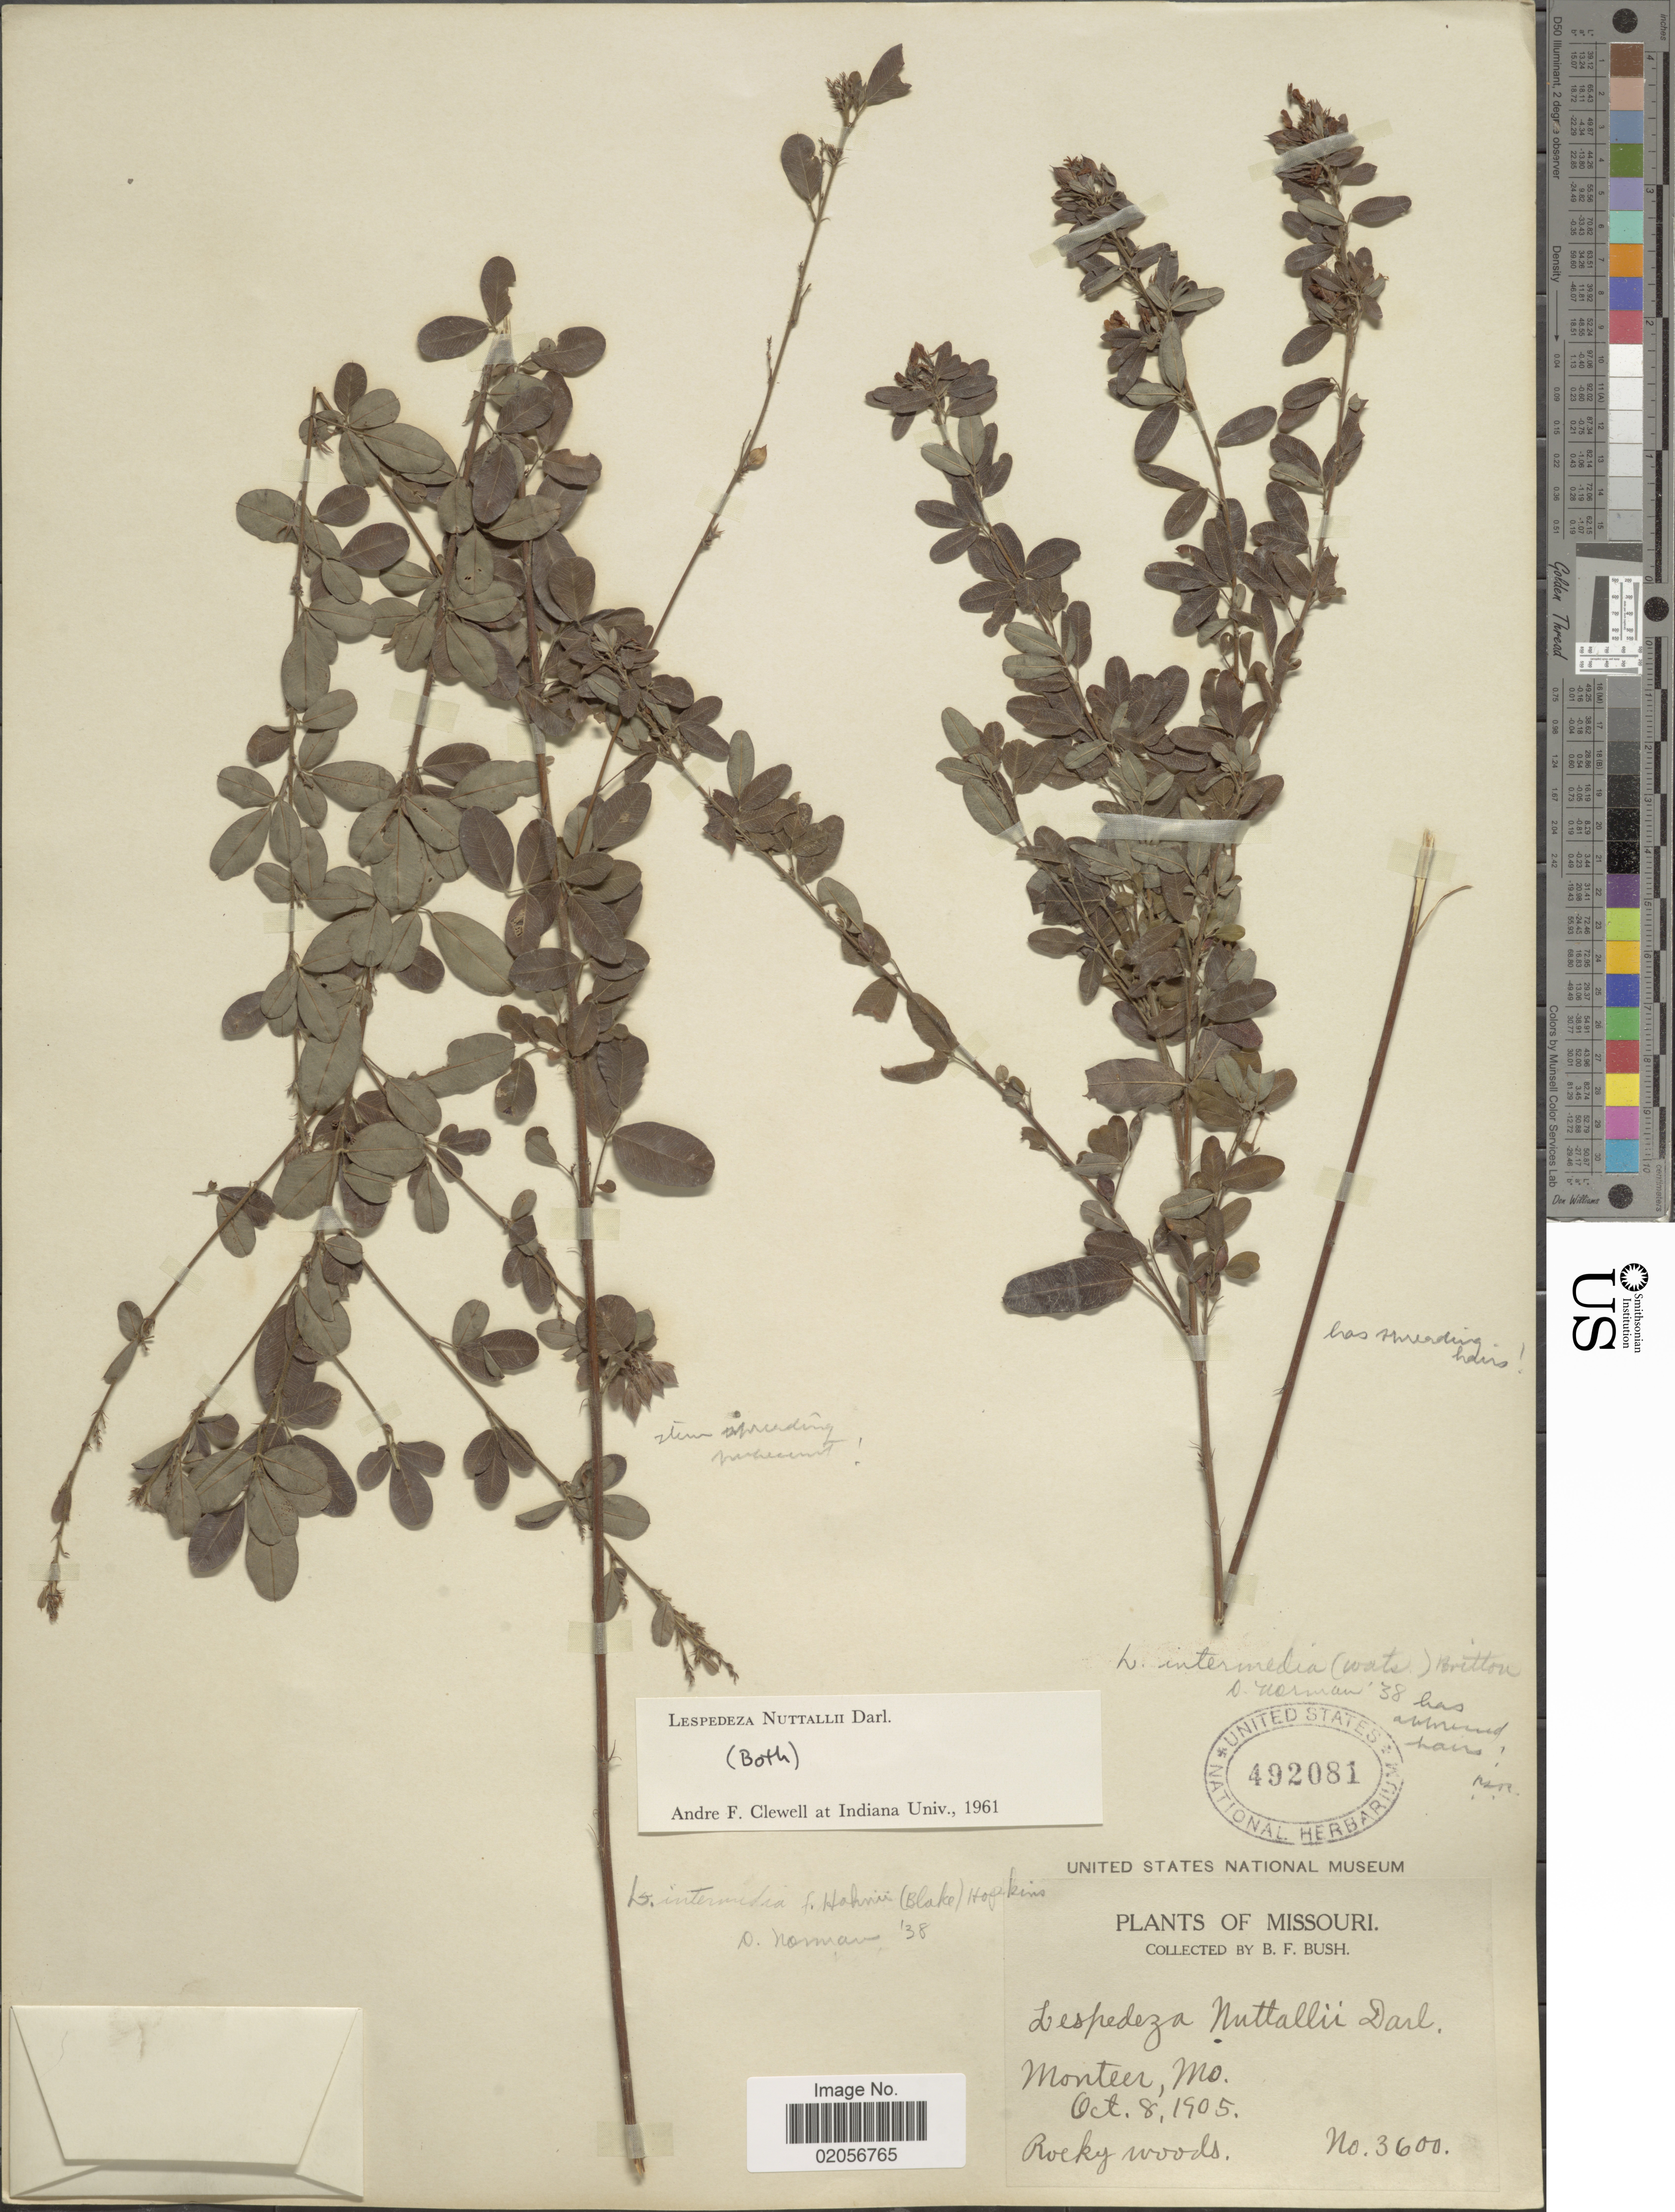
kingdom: Plantae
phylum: Tracheophyta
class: Magnoliopsida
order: Fabales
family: Fabaceae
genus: Lespedeza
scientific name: Lespedeza nuttallii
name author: Darl.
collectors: B. F. Bush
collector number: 3600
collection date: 1905-10-08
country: United States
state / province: Missouri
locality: Monteer, Rocky woods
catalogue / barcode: US 492081